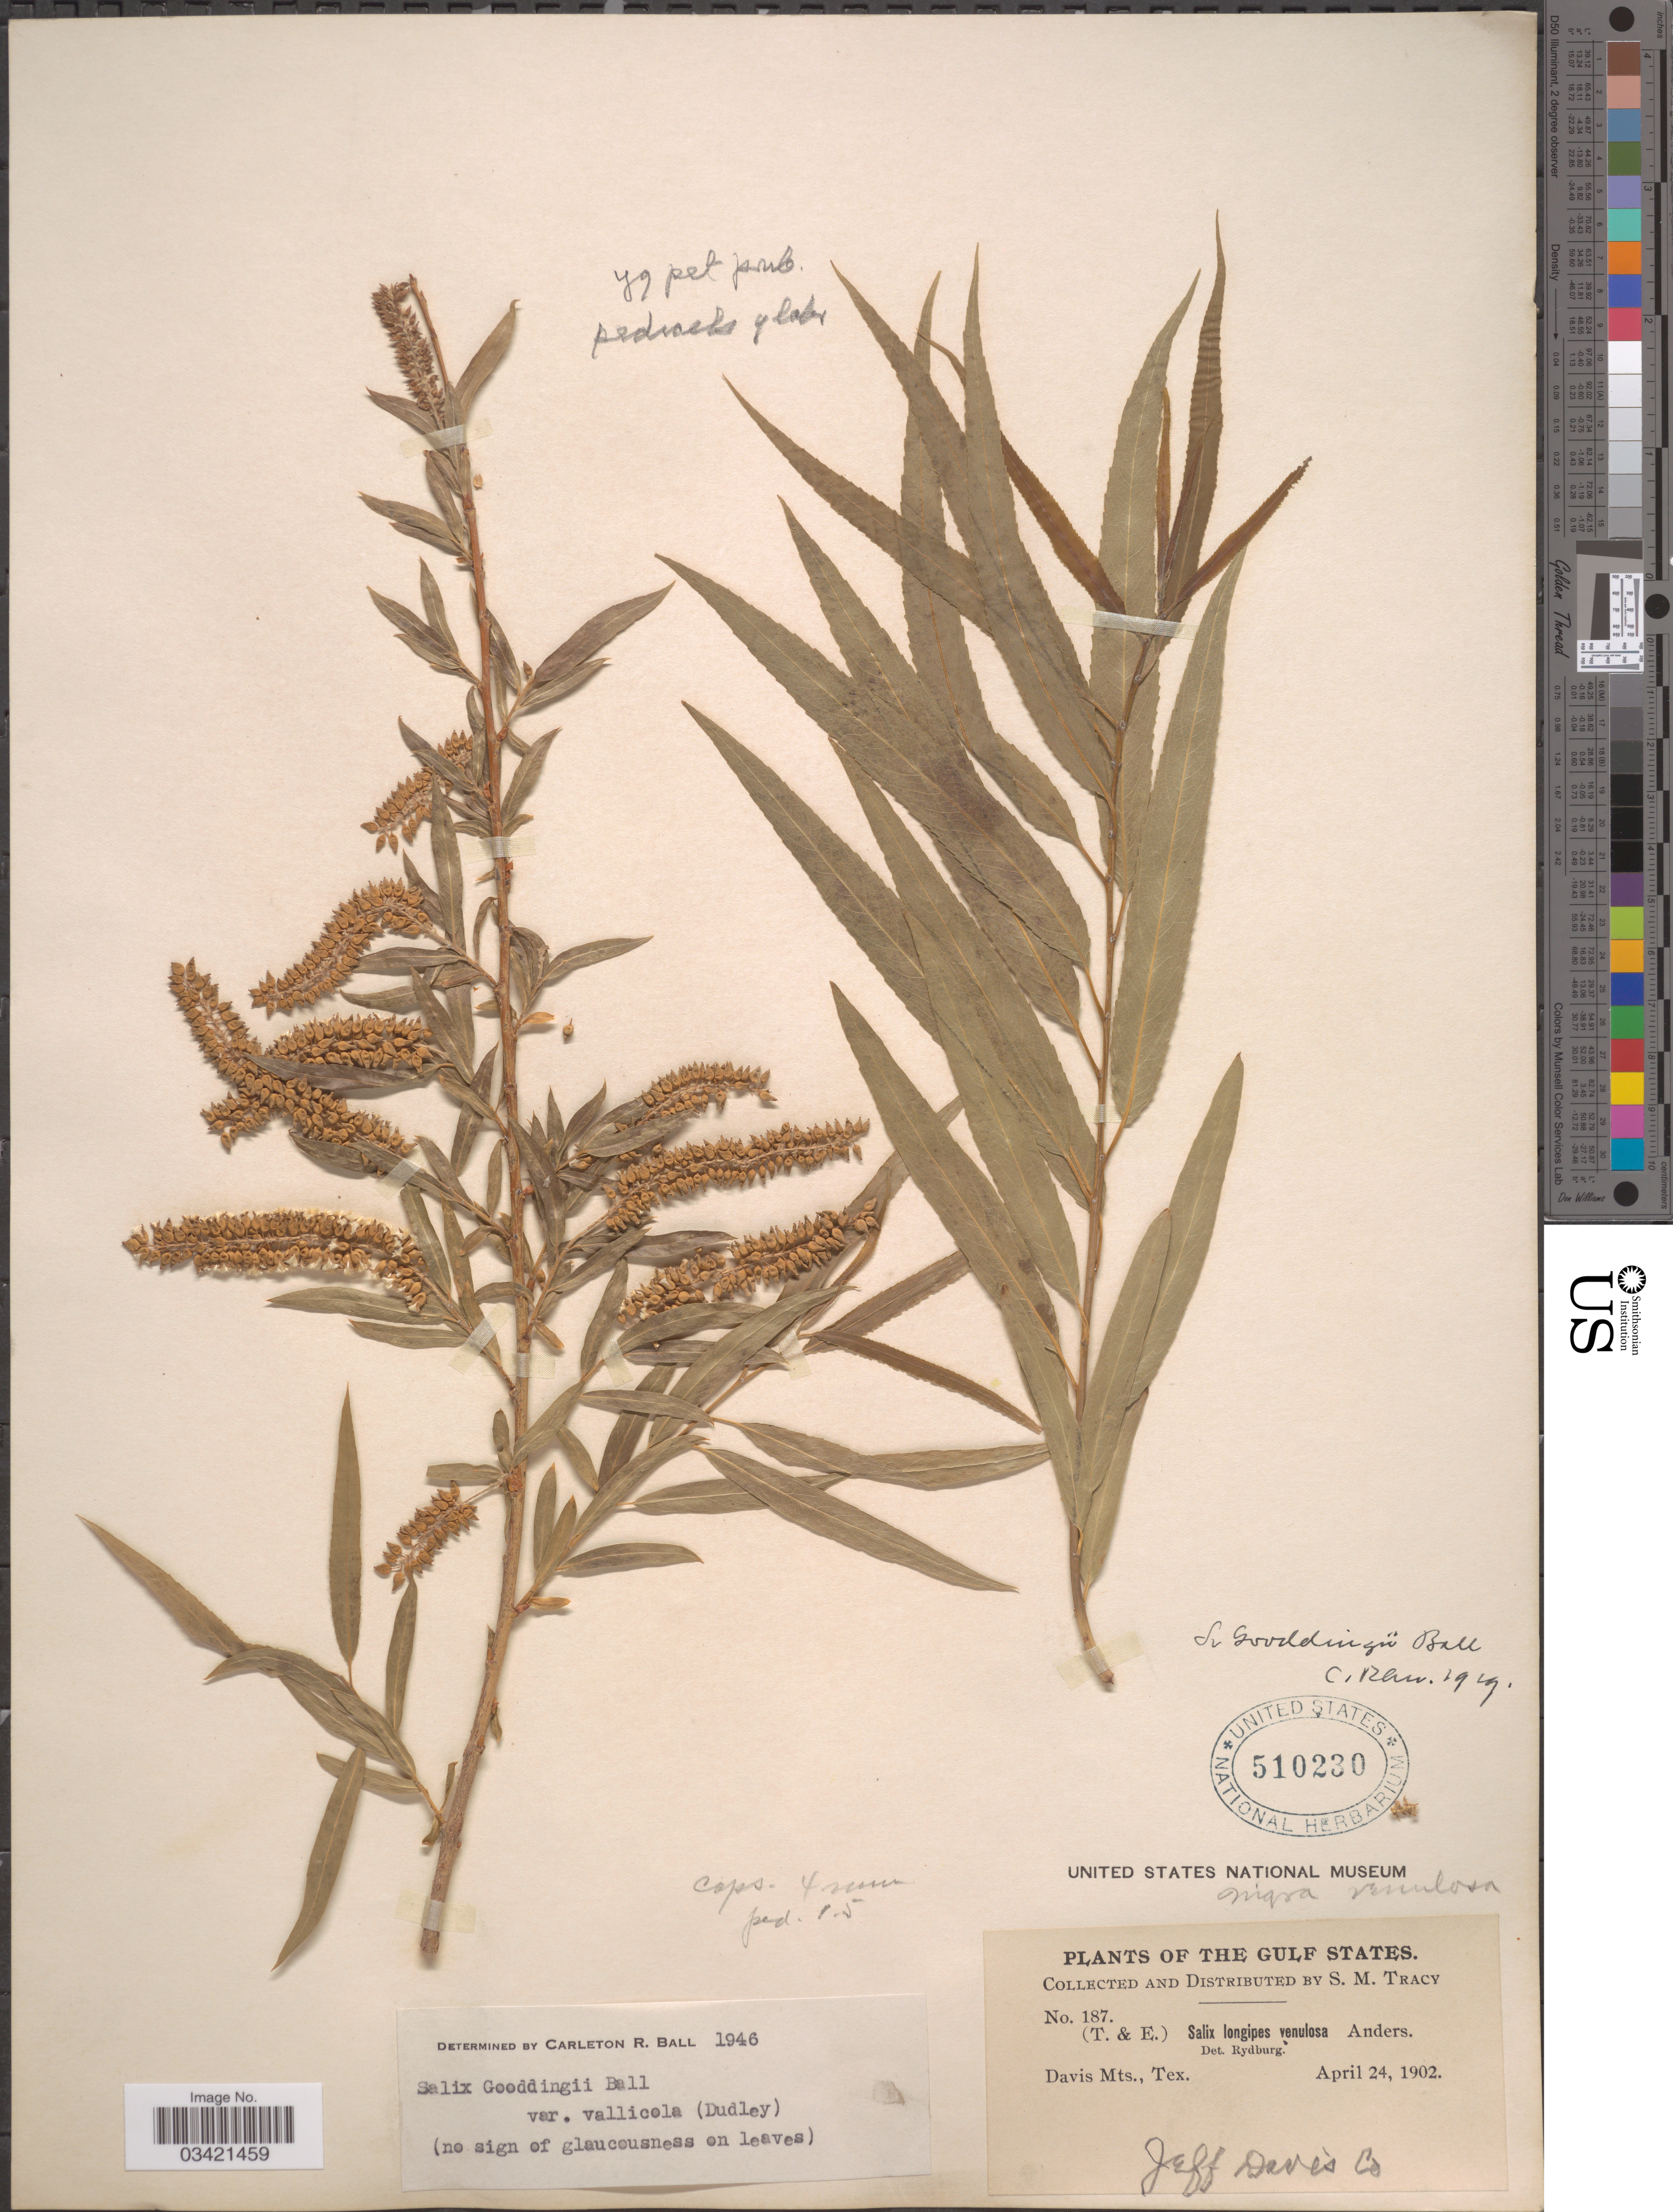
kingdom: Plantae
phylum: Tracheophyta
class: Magnoliopsida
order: Malpighiales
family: Salicaceae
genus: Salix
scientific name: Salix gooddingii var. vallicola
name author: (Dudley) C.R. Ball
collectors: S. M. Tracy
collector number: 187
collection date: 1902-04-24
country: United States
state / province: Texas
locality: Gulf States. Davis Mts. Jeff Davis Co.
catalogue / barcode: US 510230